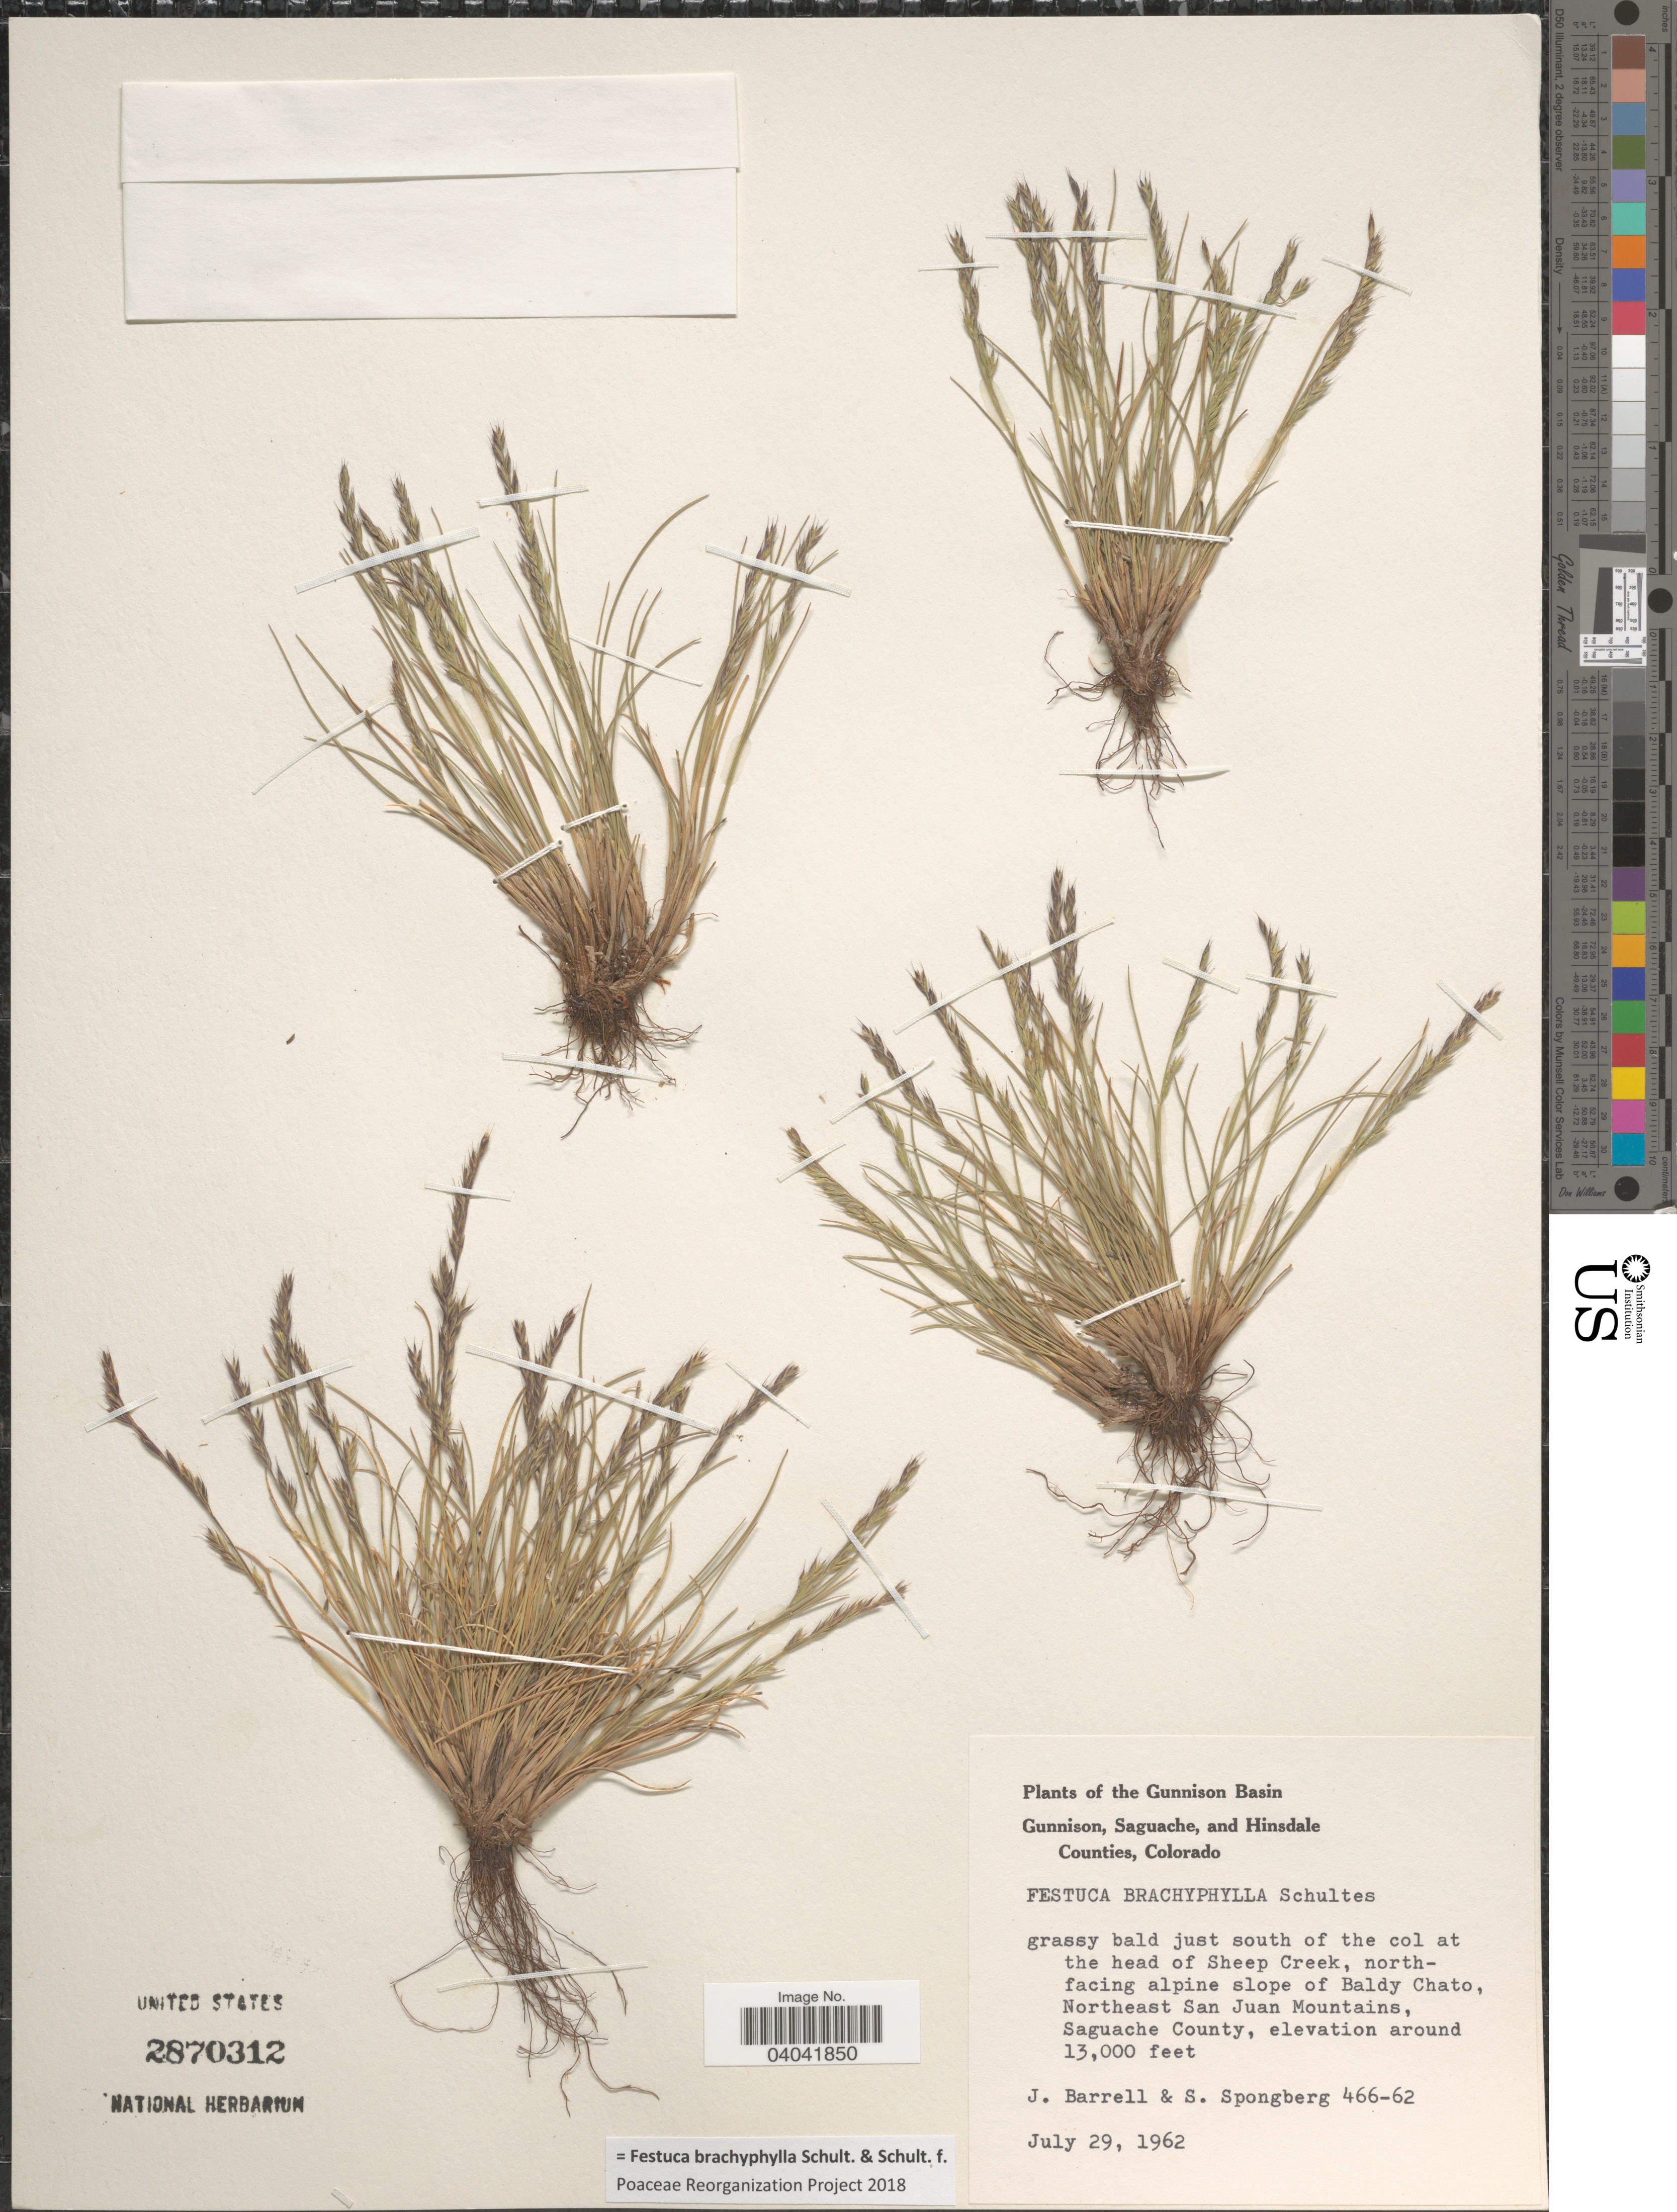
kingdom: Plantae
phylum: Tracheophyta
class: Liliopsida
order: Poales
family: Poaceae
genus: Festuca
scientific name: Festuca brachyphylla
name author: Schult. & Schult. f.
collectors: J. Barrell & S. A.Spongberg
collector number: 466-62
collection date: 1962-07-29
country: United States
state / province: Colorado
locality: The Gunnison Basin. Just south of the col at the head of Sheep Creek, north-facing alpine slope of Baldy Chato, Northeast San Juan Mountains, Saguache County.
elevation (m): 3962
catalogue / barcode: US 2870312